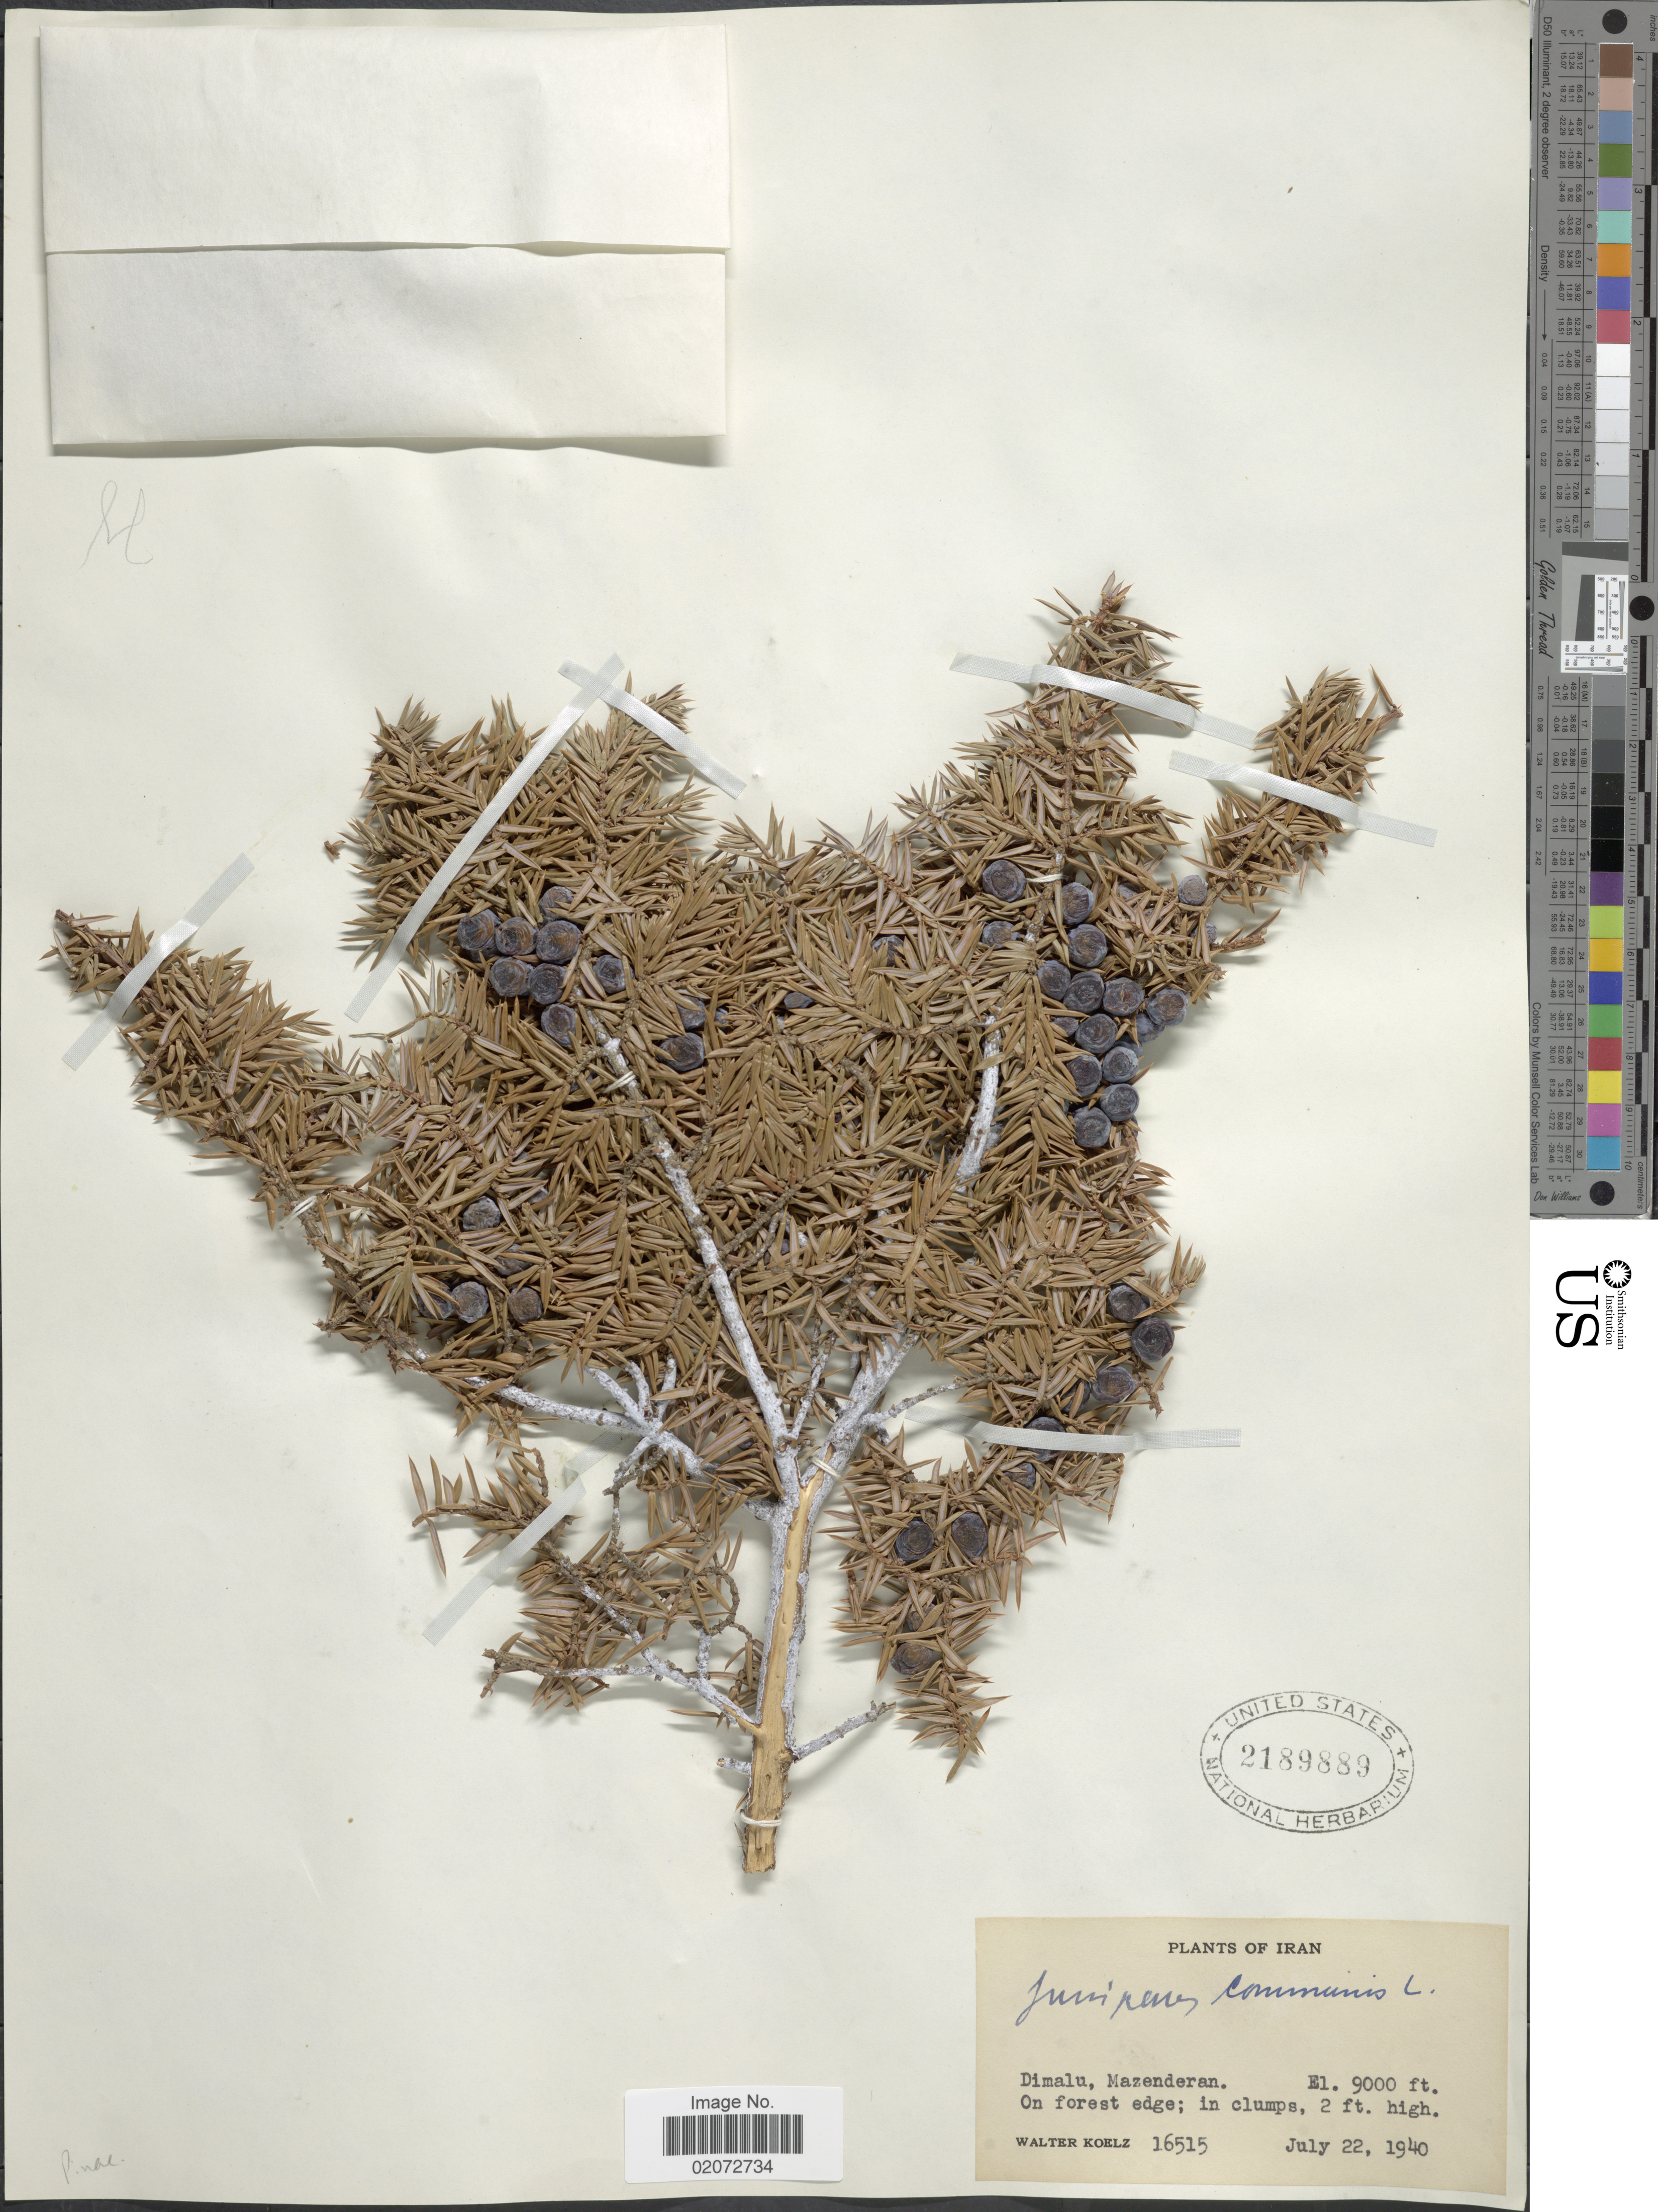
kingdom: Plantae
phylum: Tracheophyta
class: Pinopsida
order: Pinales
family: Cupressaceae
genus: Juniperus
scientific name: Juniperus communis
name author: L.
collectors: W. N. Koelz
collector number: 16515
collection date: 1940-07-22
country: Iran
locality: Dimalu, Mazenderan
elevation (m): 2743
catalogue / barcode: US 2189889